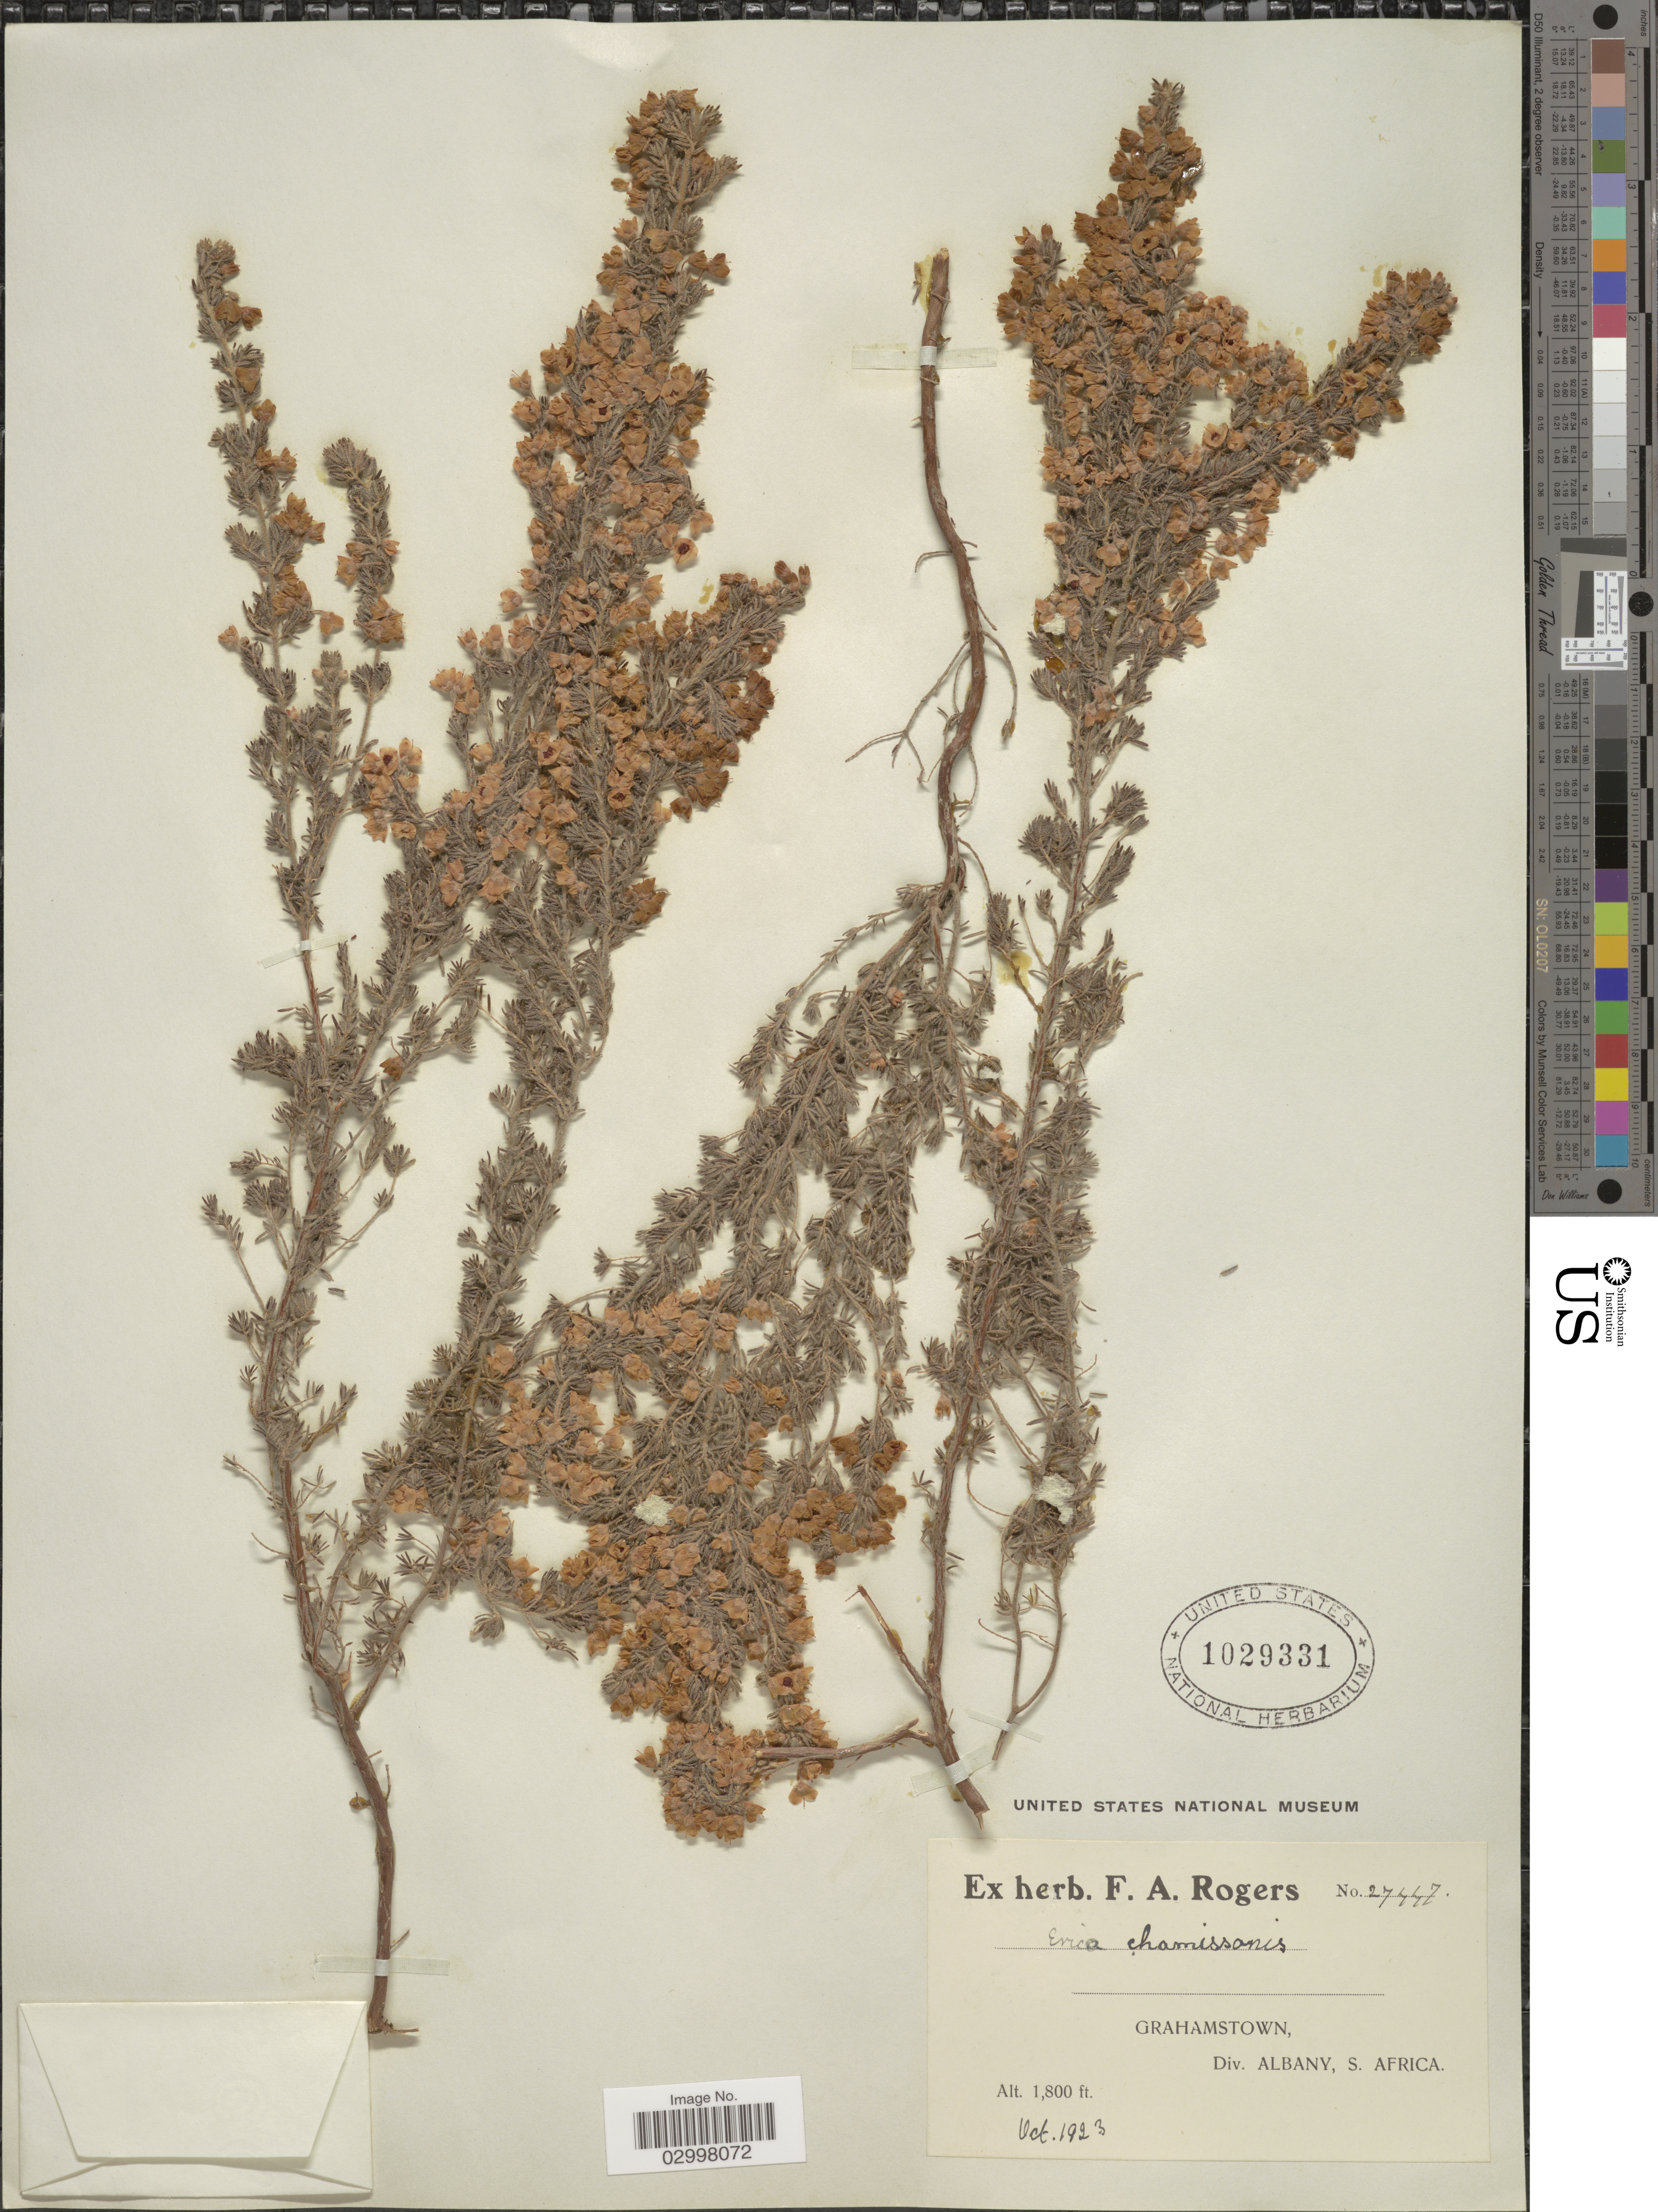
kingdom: Plantae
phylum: Tracheophyta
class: Magnoliopsida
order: Ericales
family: Ericaceae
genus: Erica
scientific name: Erica chamissonis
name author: Klotzsch ex Benth.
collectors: ex herb. F. A. Rogers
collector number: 27447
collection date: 1923-10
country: South Africa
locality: Grahamstown, Div. Albany, S. Africa.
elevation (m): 549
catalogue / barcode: US 1029331